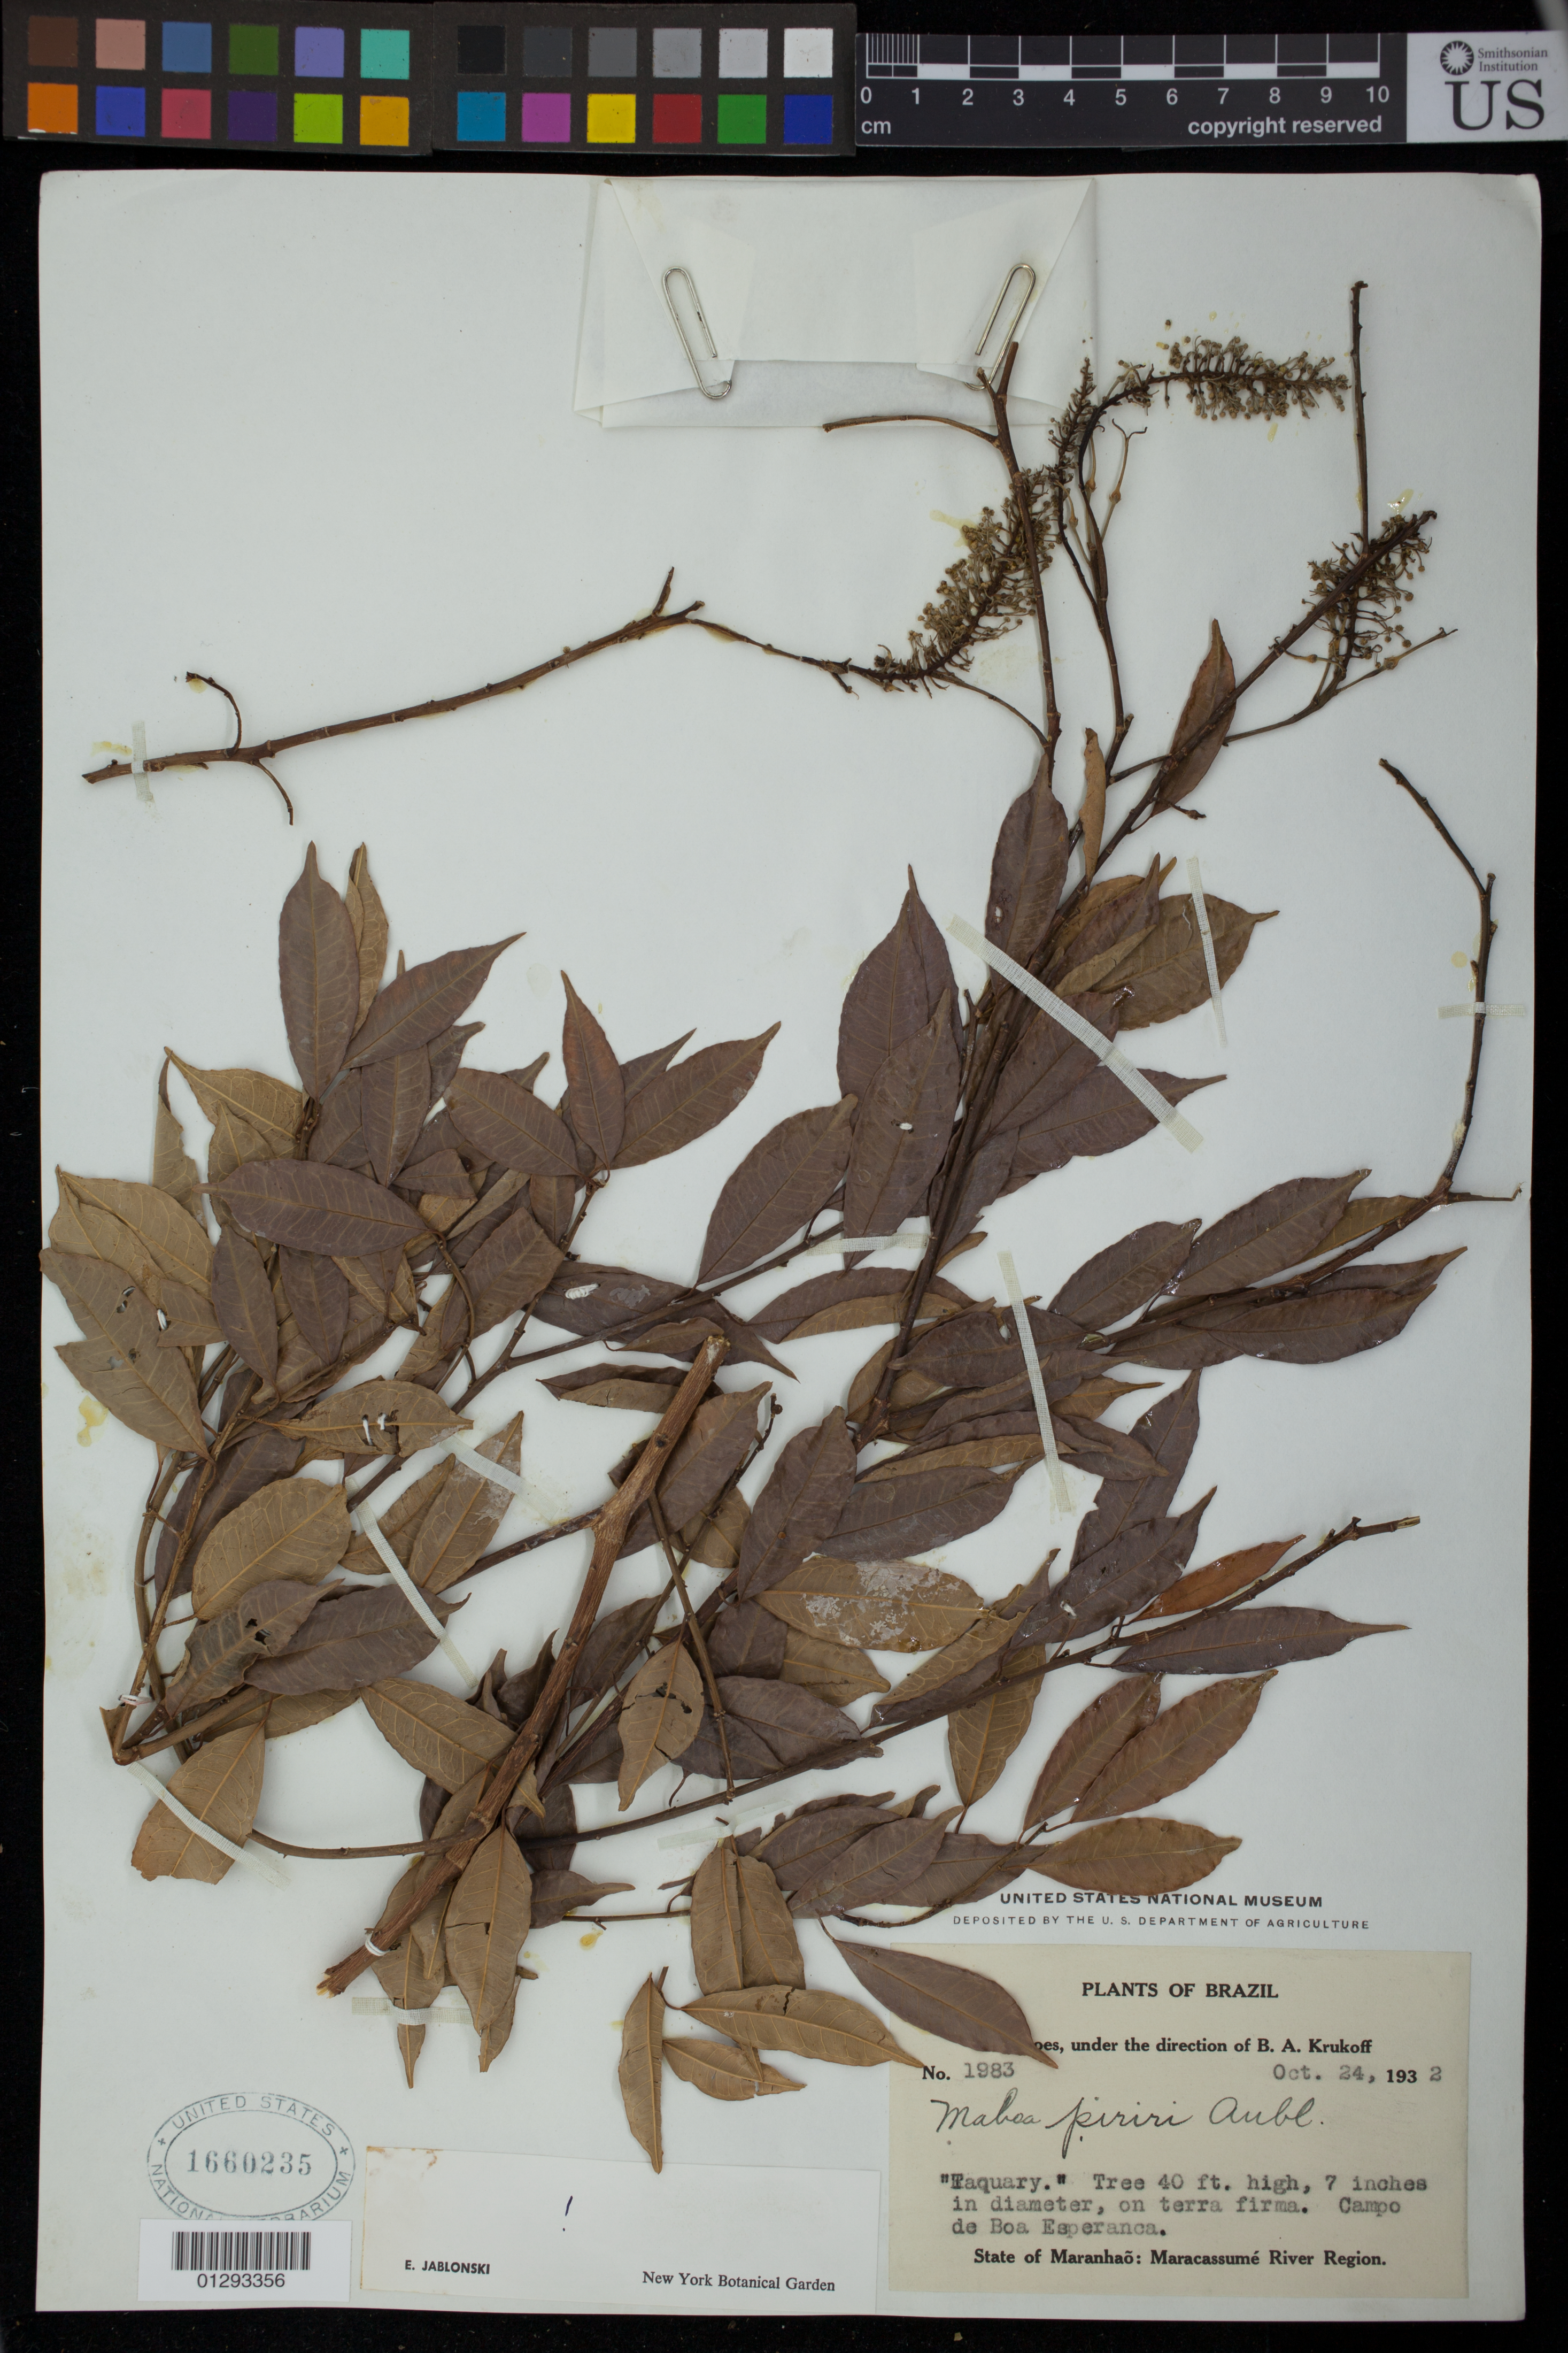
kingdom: Plantae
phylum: Tracheophyta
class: Magnoliopsida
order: Malpighiales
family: Euphorbiaceae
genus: Mabea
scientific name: Mabea piriri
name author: Aubl.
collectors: B. A. Krukoff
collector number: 1983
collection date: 1932-10-24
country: Brazil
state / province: Maranhão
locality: Campo de Boa Esperanca. Maracassume River Region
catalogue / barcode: US 1660235